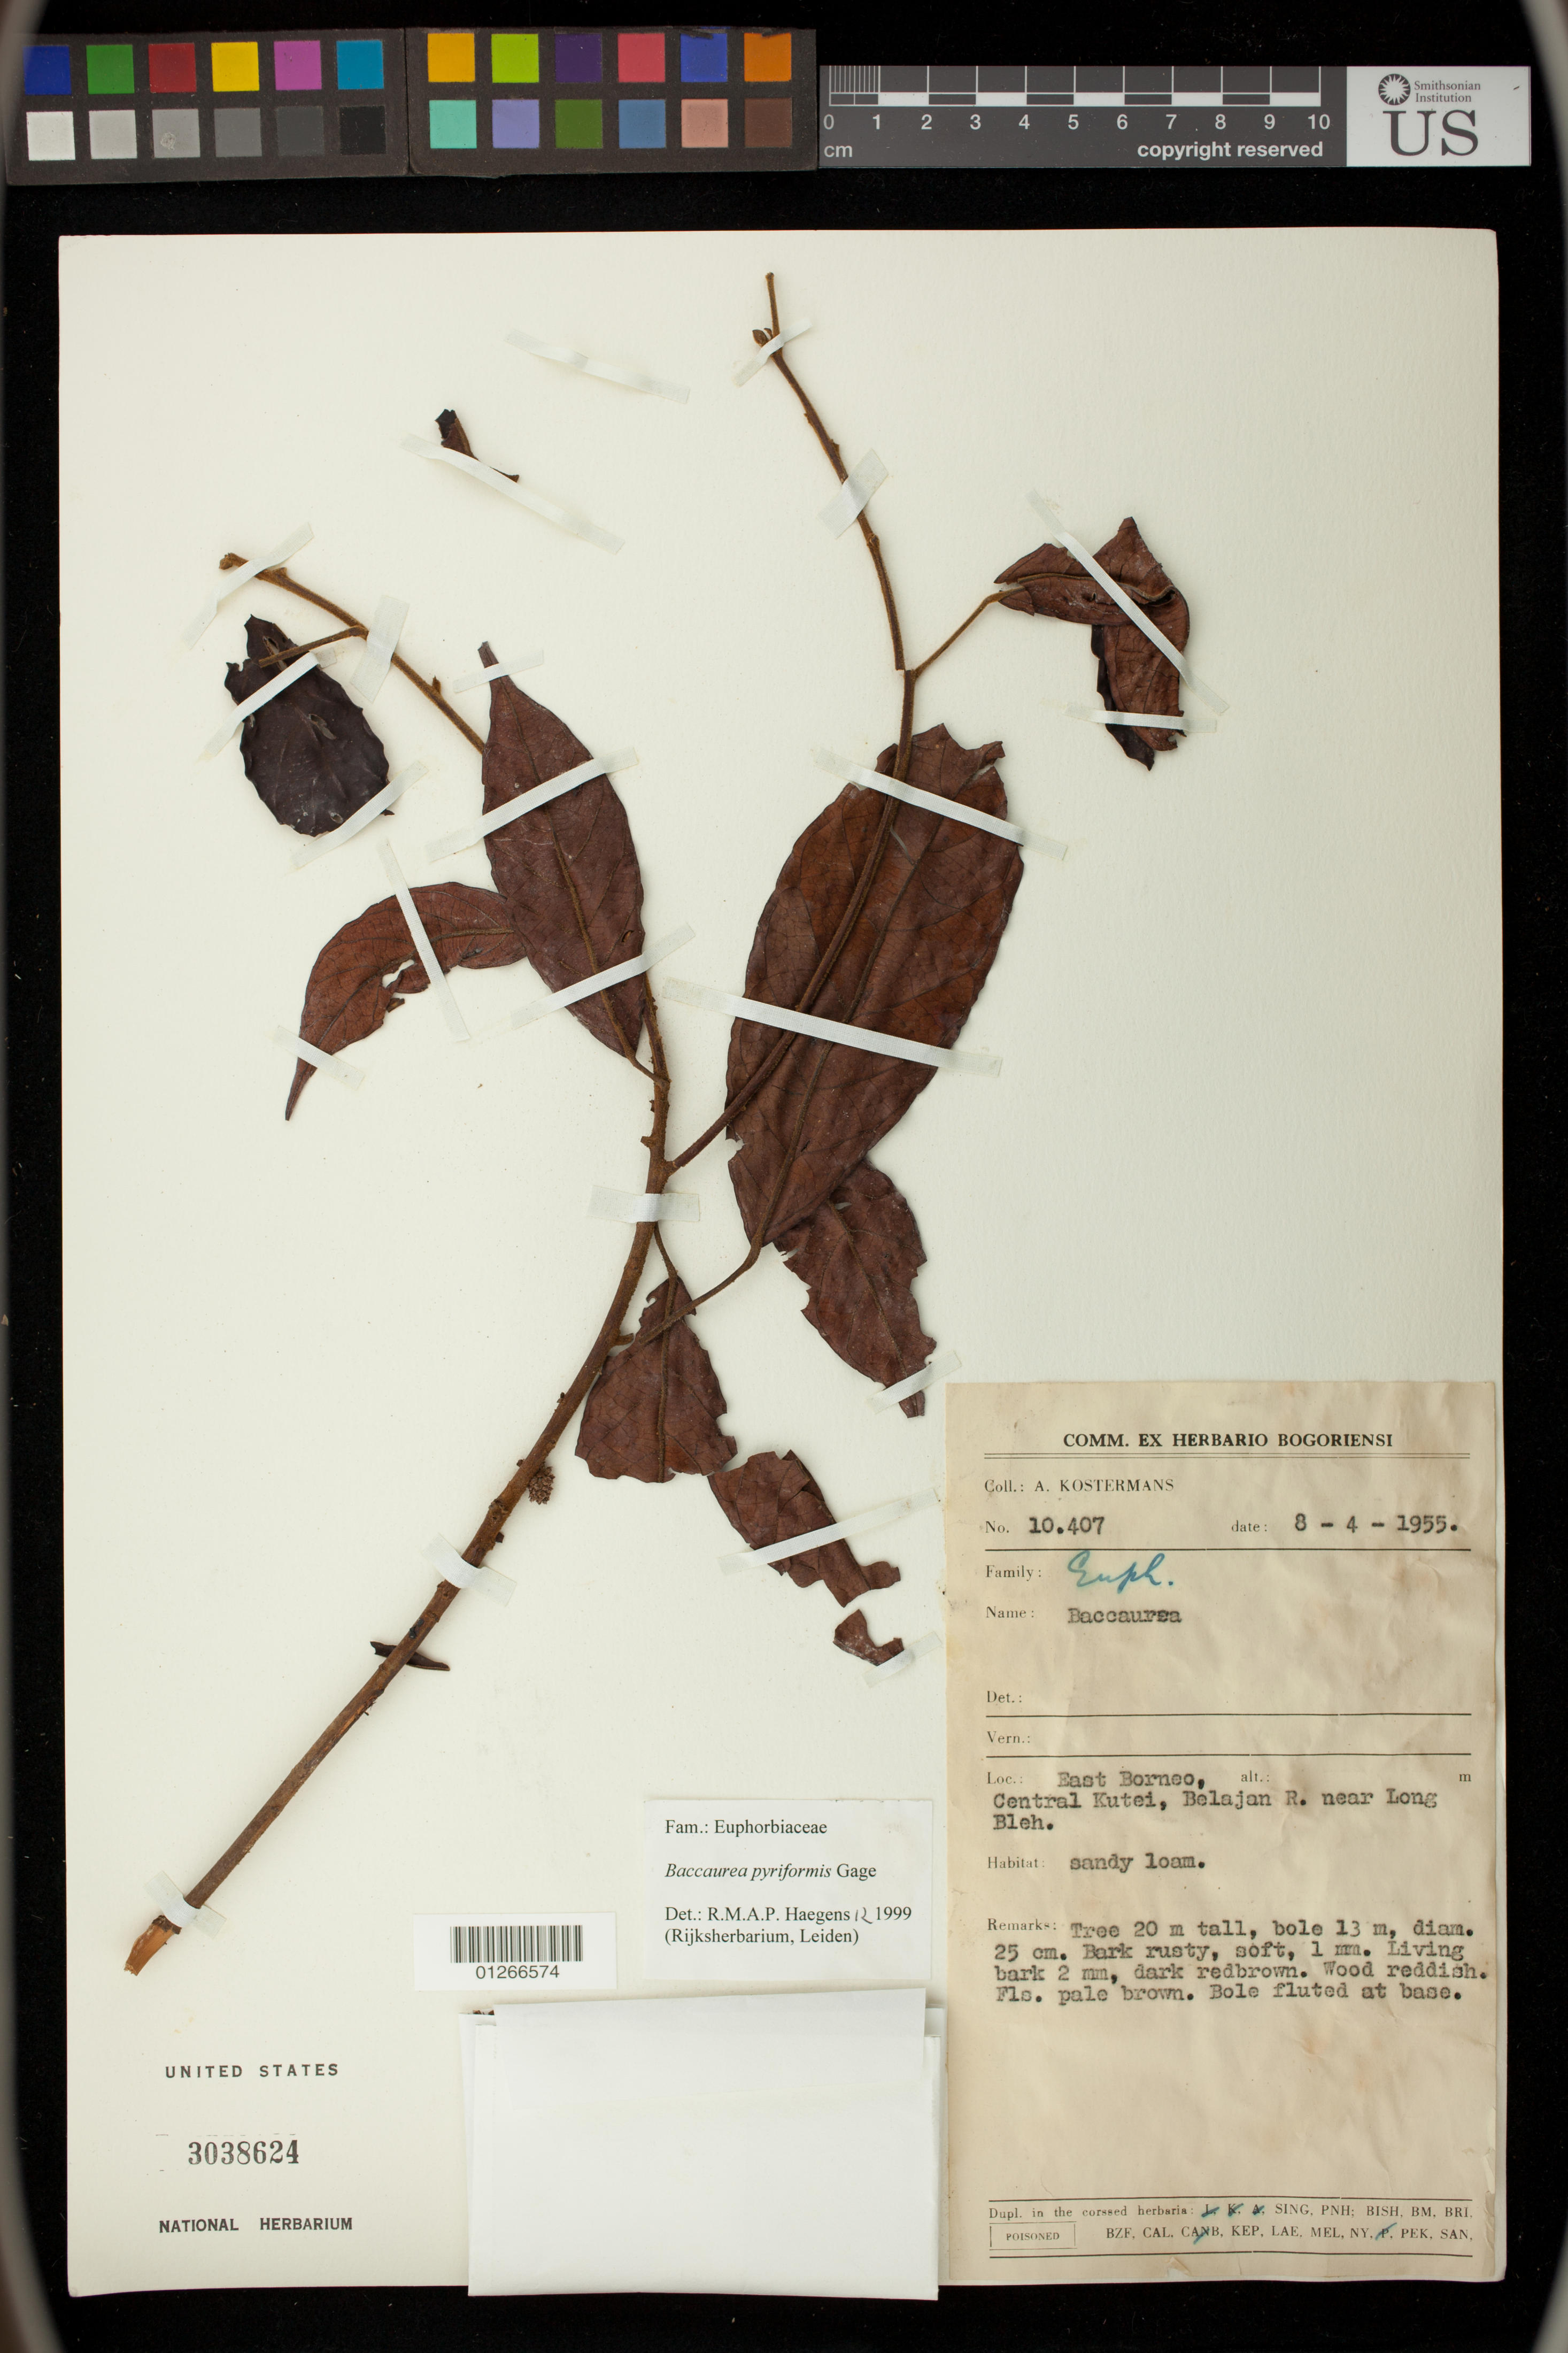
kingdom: Plantae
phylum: Tracheophyta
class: Magnoliopsida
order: Malpighiales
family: Phyllanthaceae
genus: Baccaurea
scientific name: Baccaurea pyriformis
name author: Gage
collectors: A. J. G. Kostermans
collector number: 10407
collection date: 1955-04-08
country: Indonesia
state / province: Kalimantan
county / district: Kalimantan Timur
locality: East Borneo. Central Kutei, Belajan R. near Long Bleh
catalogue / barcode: US 3038624